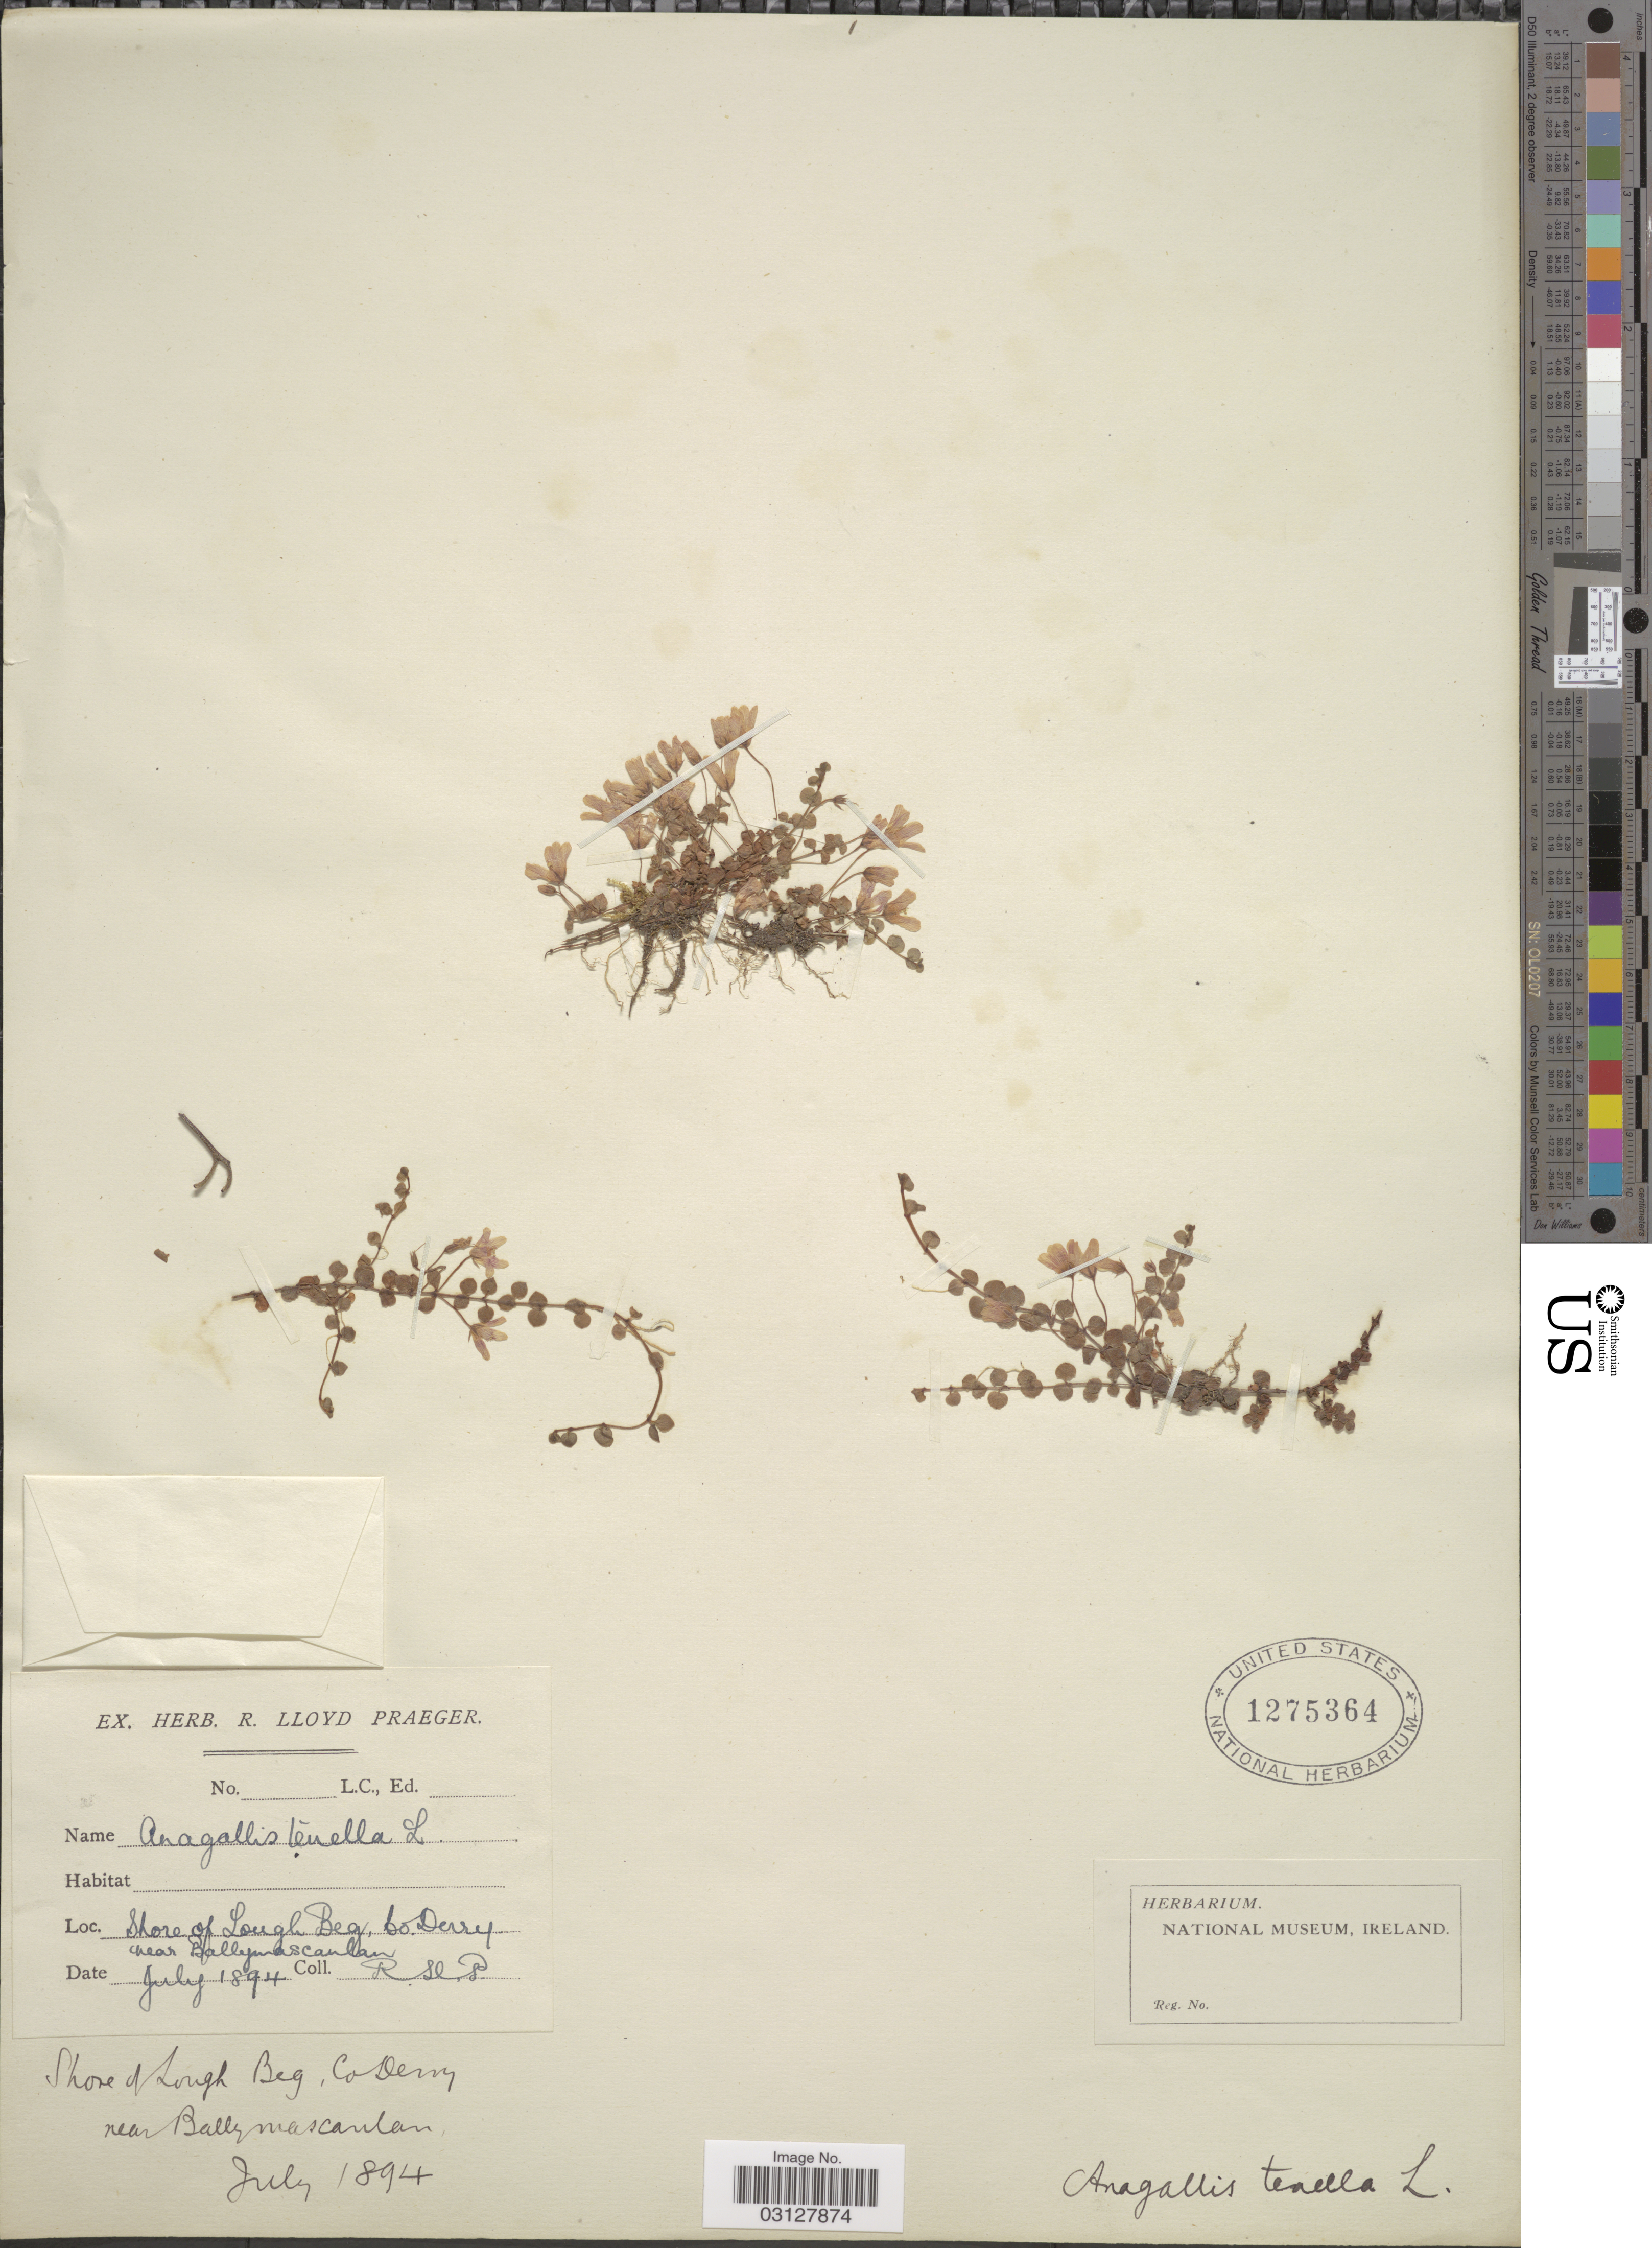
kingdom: Plantae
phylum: Tracheophyta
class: Magnoliopsida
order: Ericales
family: Primulaceae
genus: Anagallis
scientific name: Anagallis tenella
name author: (L.) L.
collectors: R. Praeger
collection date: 1894-07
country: United Kingdom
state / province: Northern Ireland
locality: Shore of Lough Beg, Co. Derry near Ballymascanlan.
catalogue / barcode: US 1275364